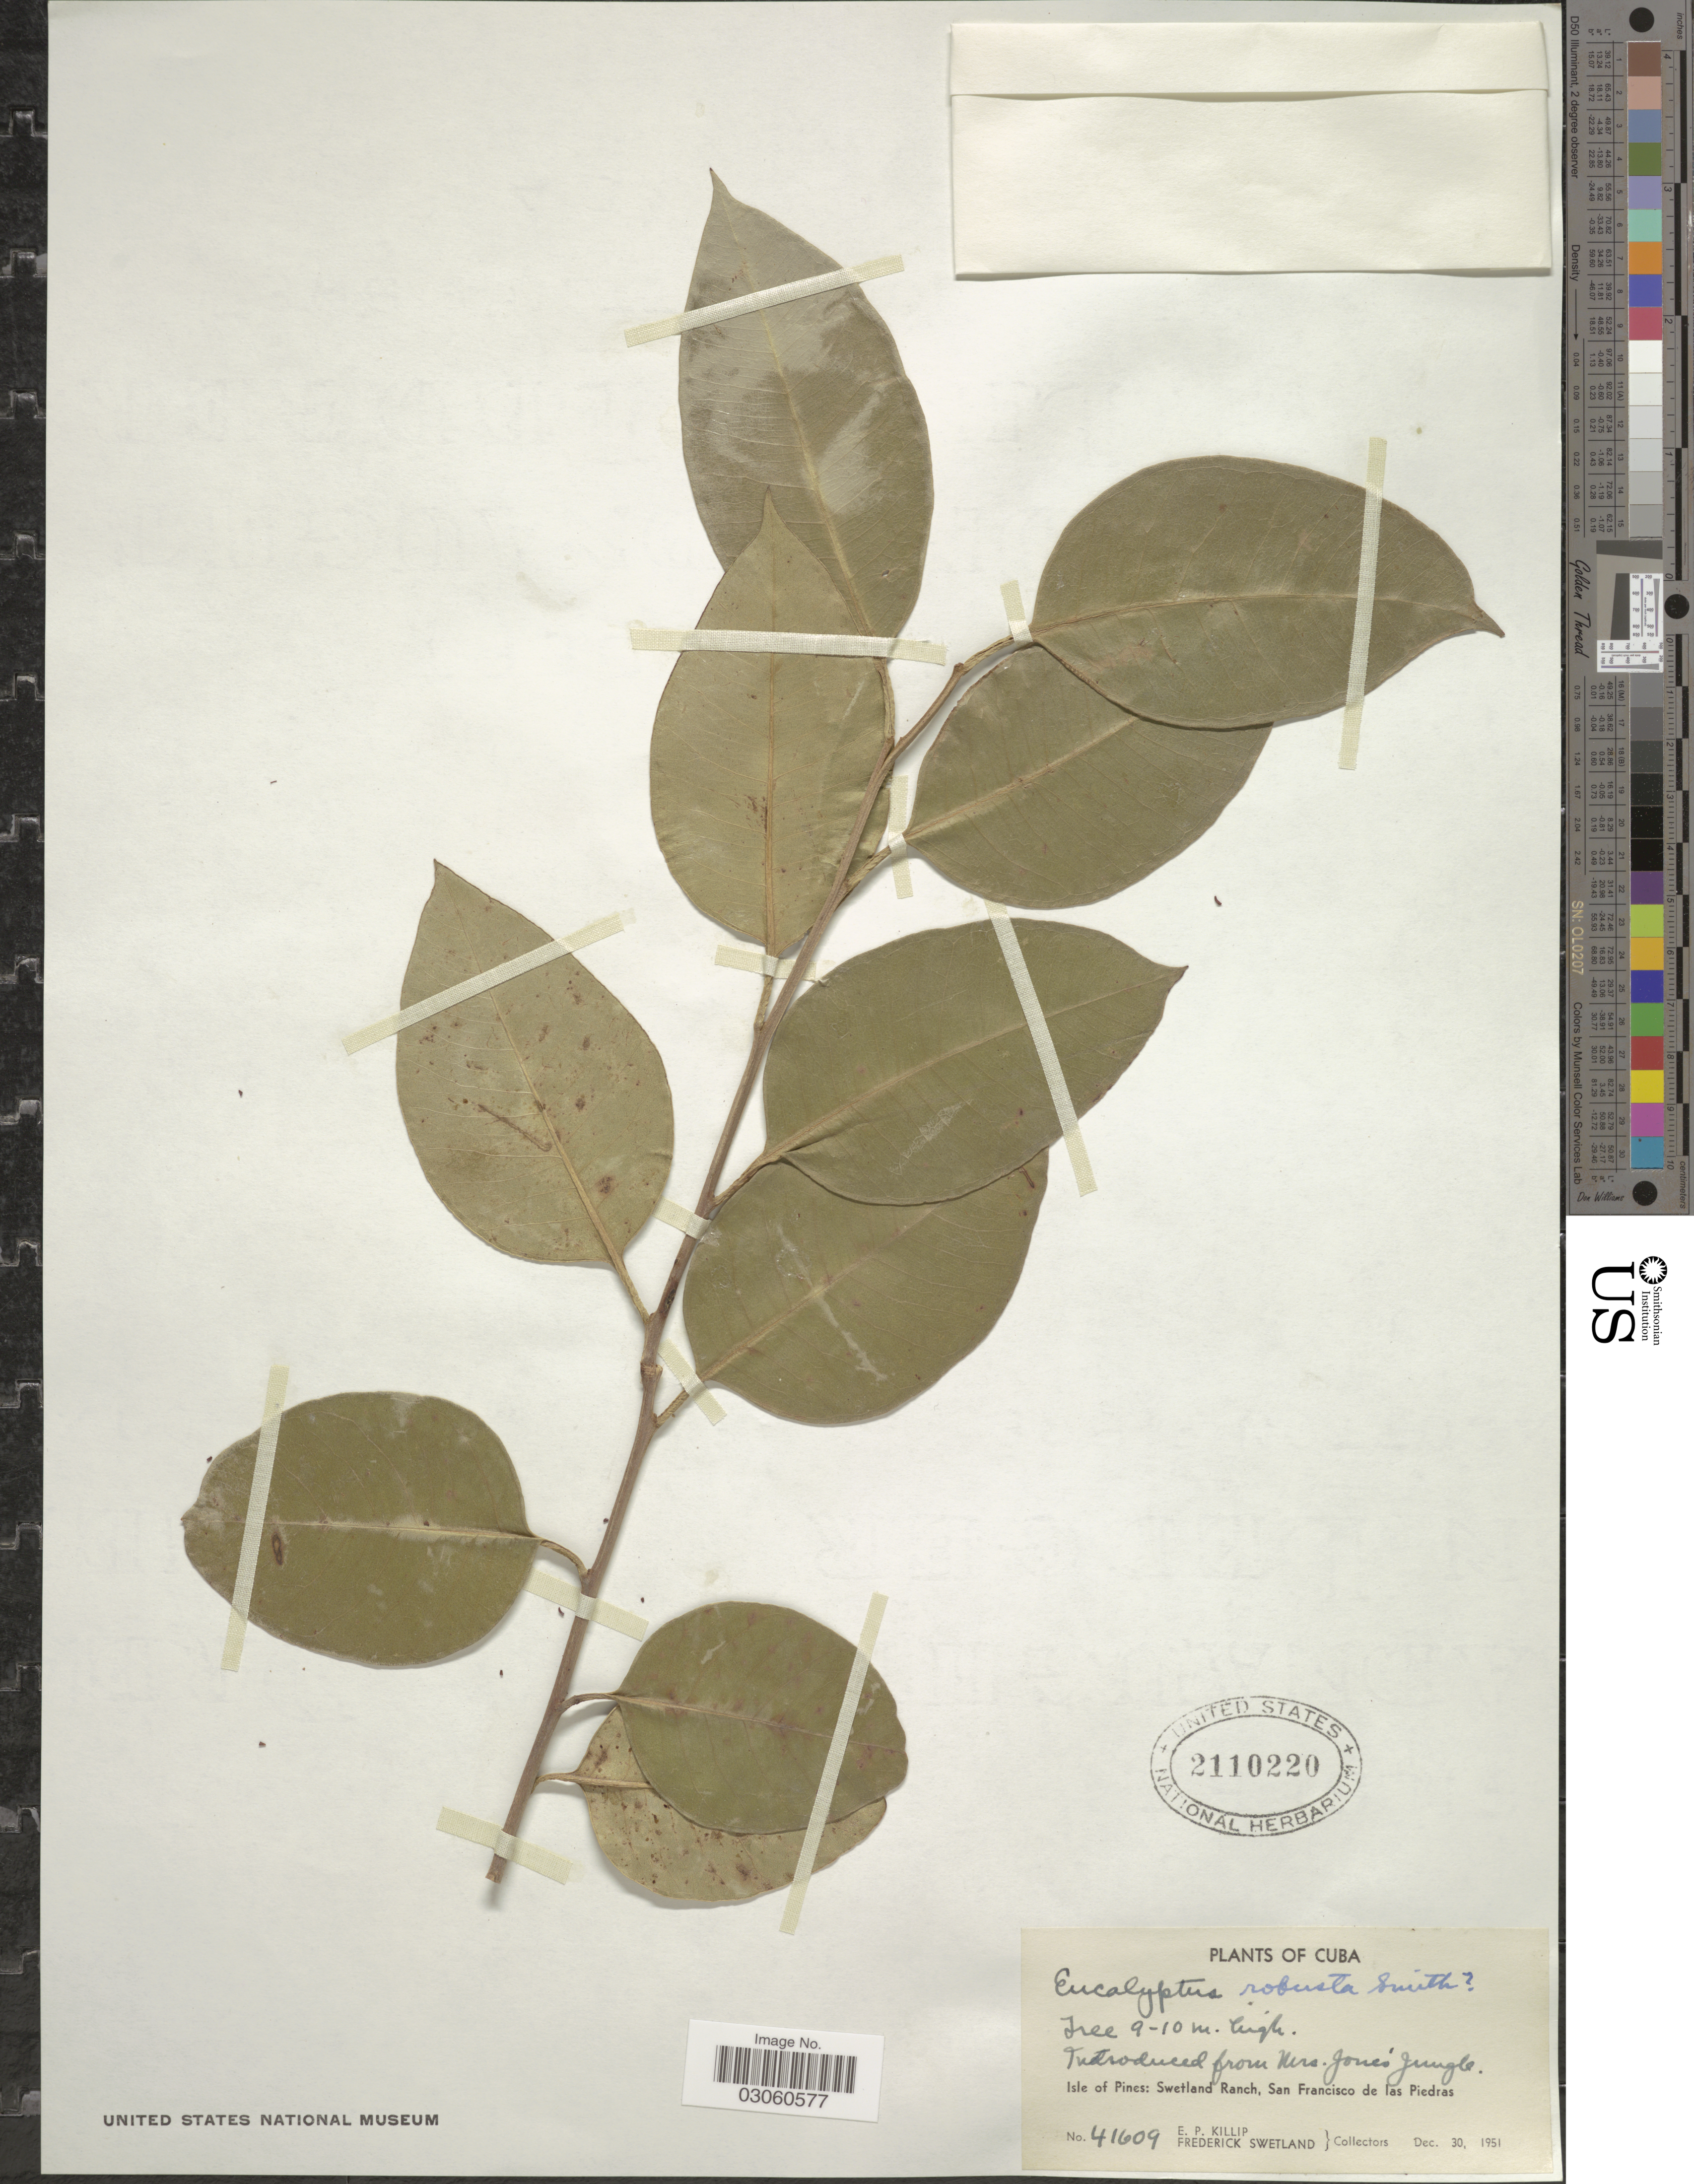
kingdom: Plantae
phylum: Tracheophyta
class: Magnoliopsida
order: Myrtales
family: Myrtaceae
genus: Eucalyptus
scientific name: Eucalyptus robusta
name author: Sm.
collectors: E. P. Killip & F. Swetland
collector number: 41609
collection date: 1951-12-30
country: Cuba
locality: Isle of Pines: Swetland Ranch, San Francisco de las Piedras.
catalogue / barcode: US 2110220